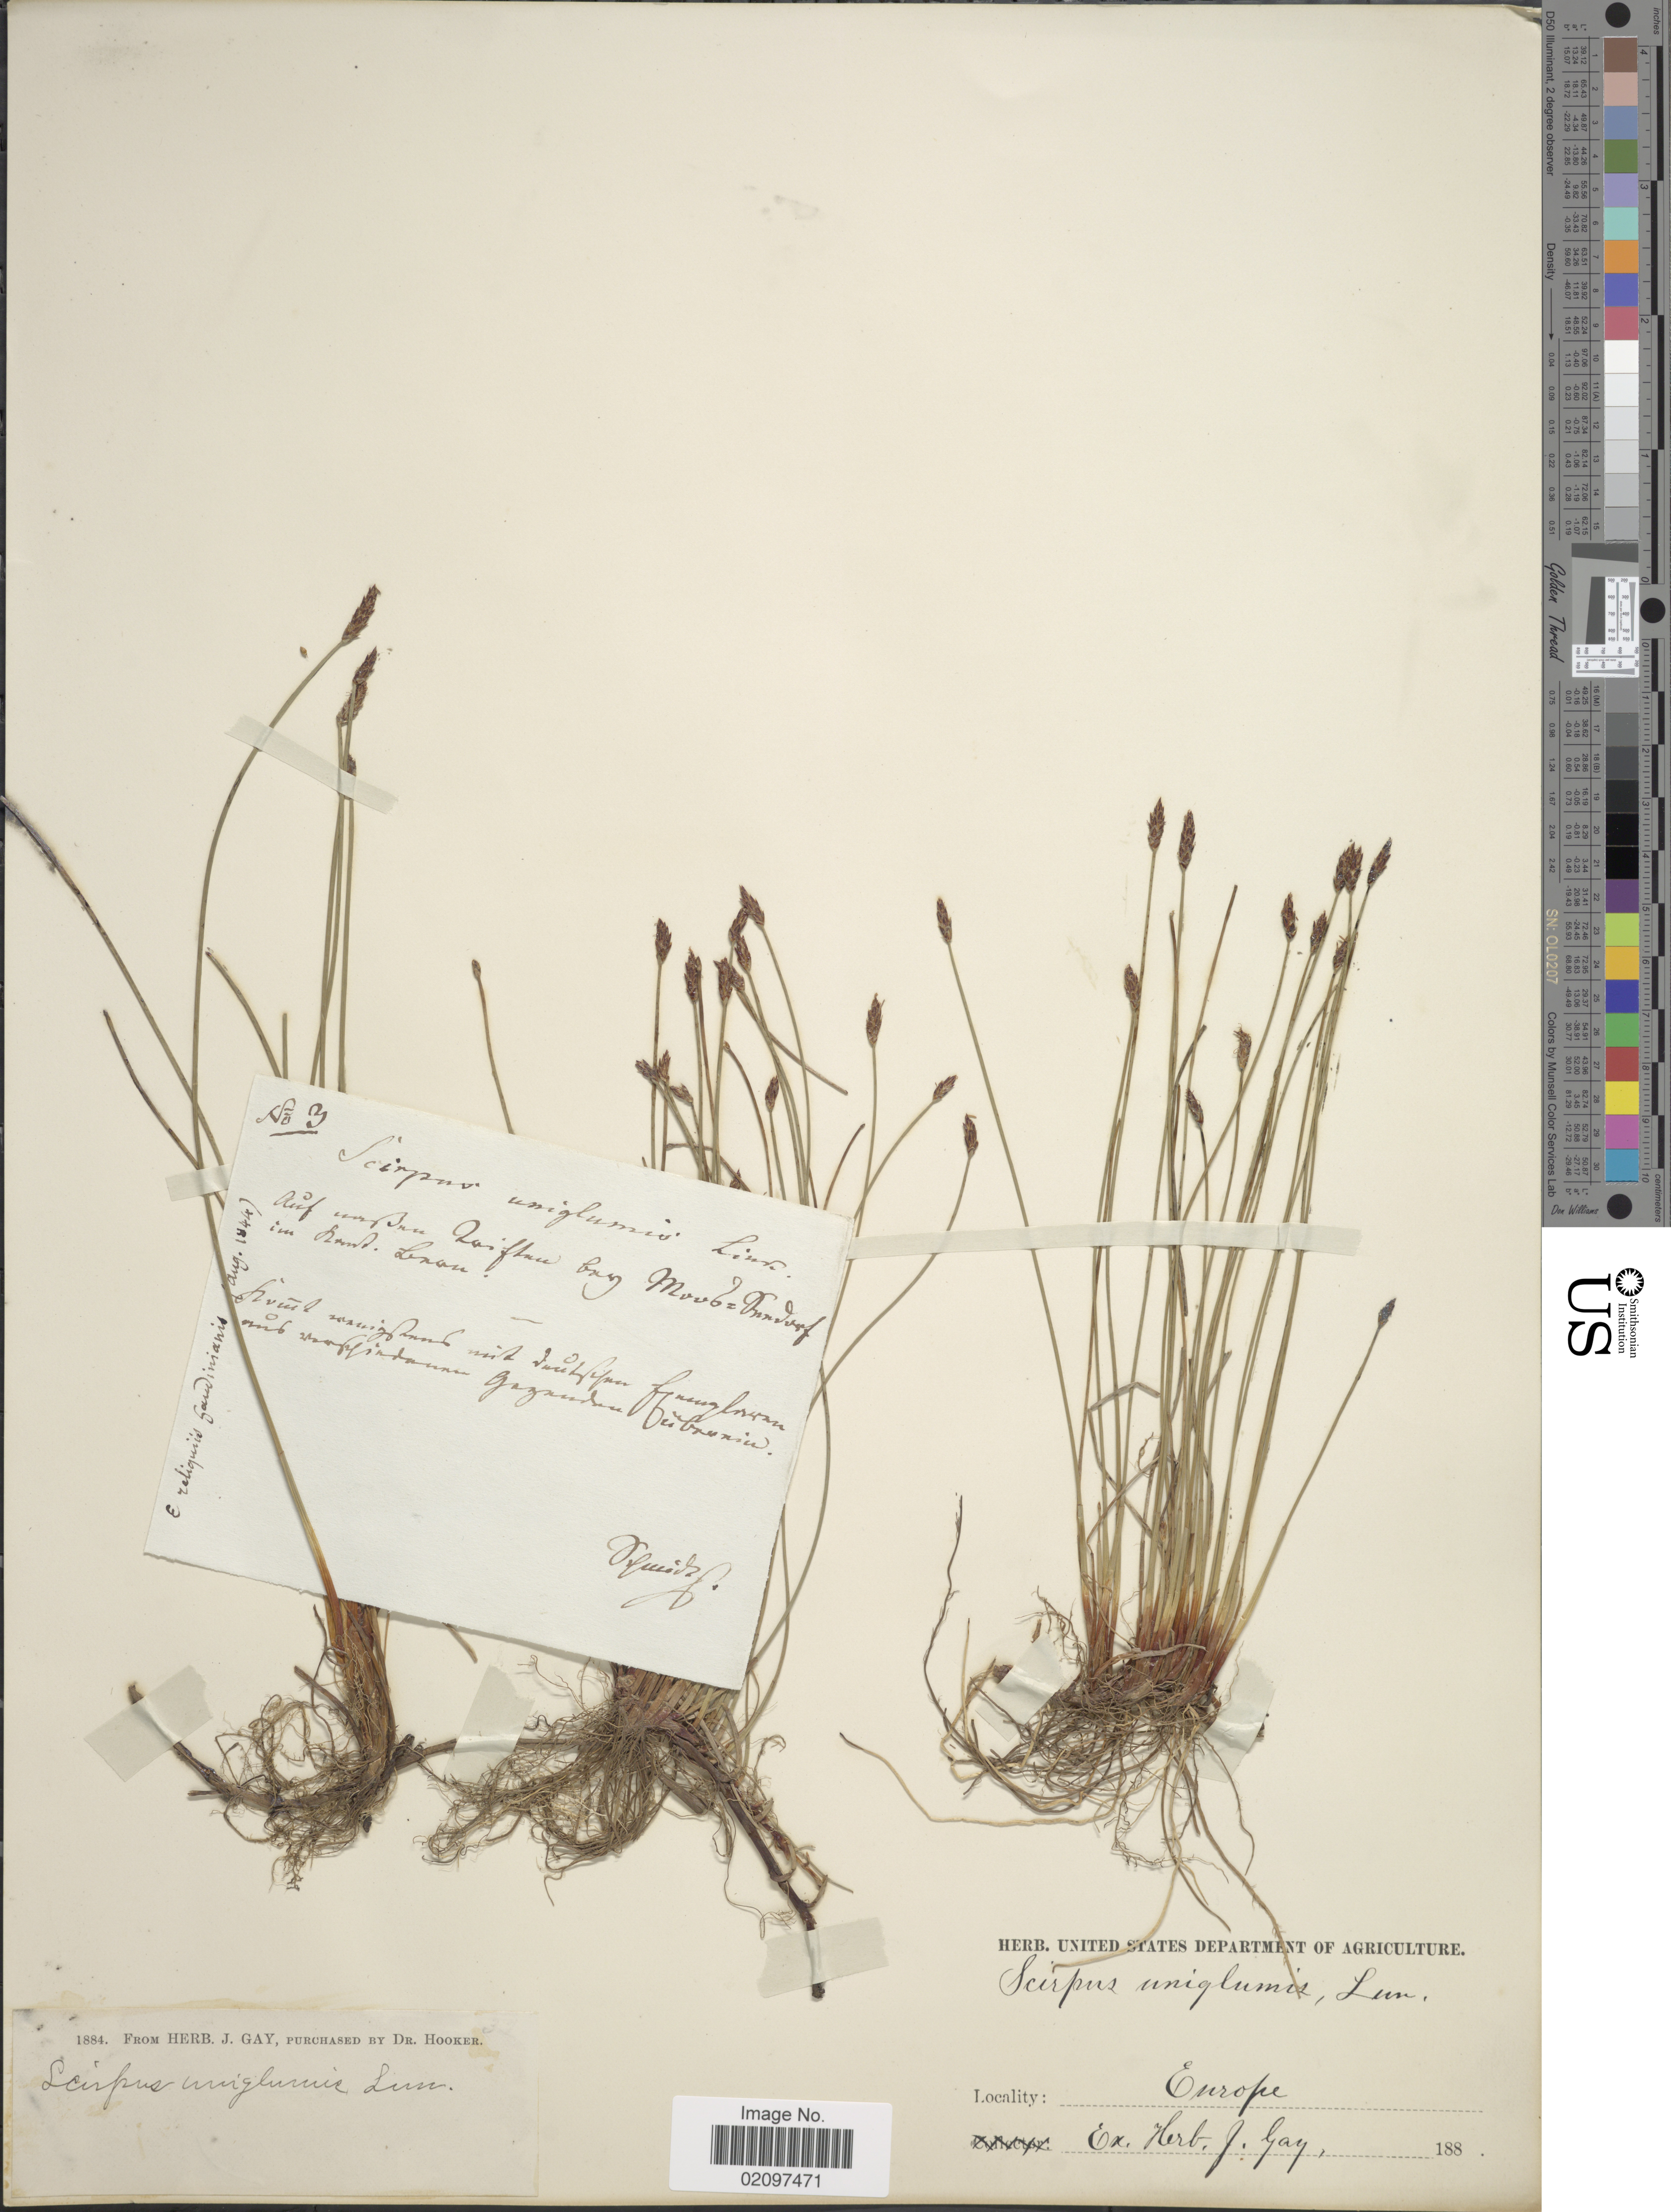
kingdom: Plantae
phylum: Tracheophyta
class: Liliopsida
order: Poales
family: Cyperaceae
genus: Eleocharis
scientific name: Eleocharis uniglumis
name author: (Link) Schult.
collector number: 3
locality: Auf urban Qauifluce bay Moob=Unndorf im [illegible text] Lenan.[interpreted]